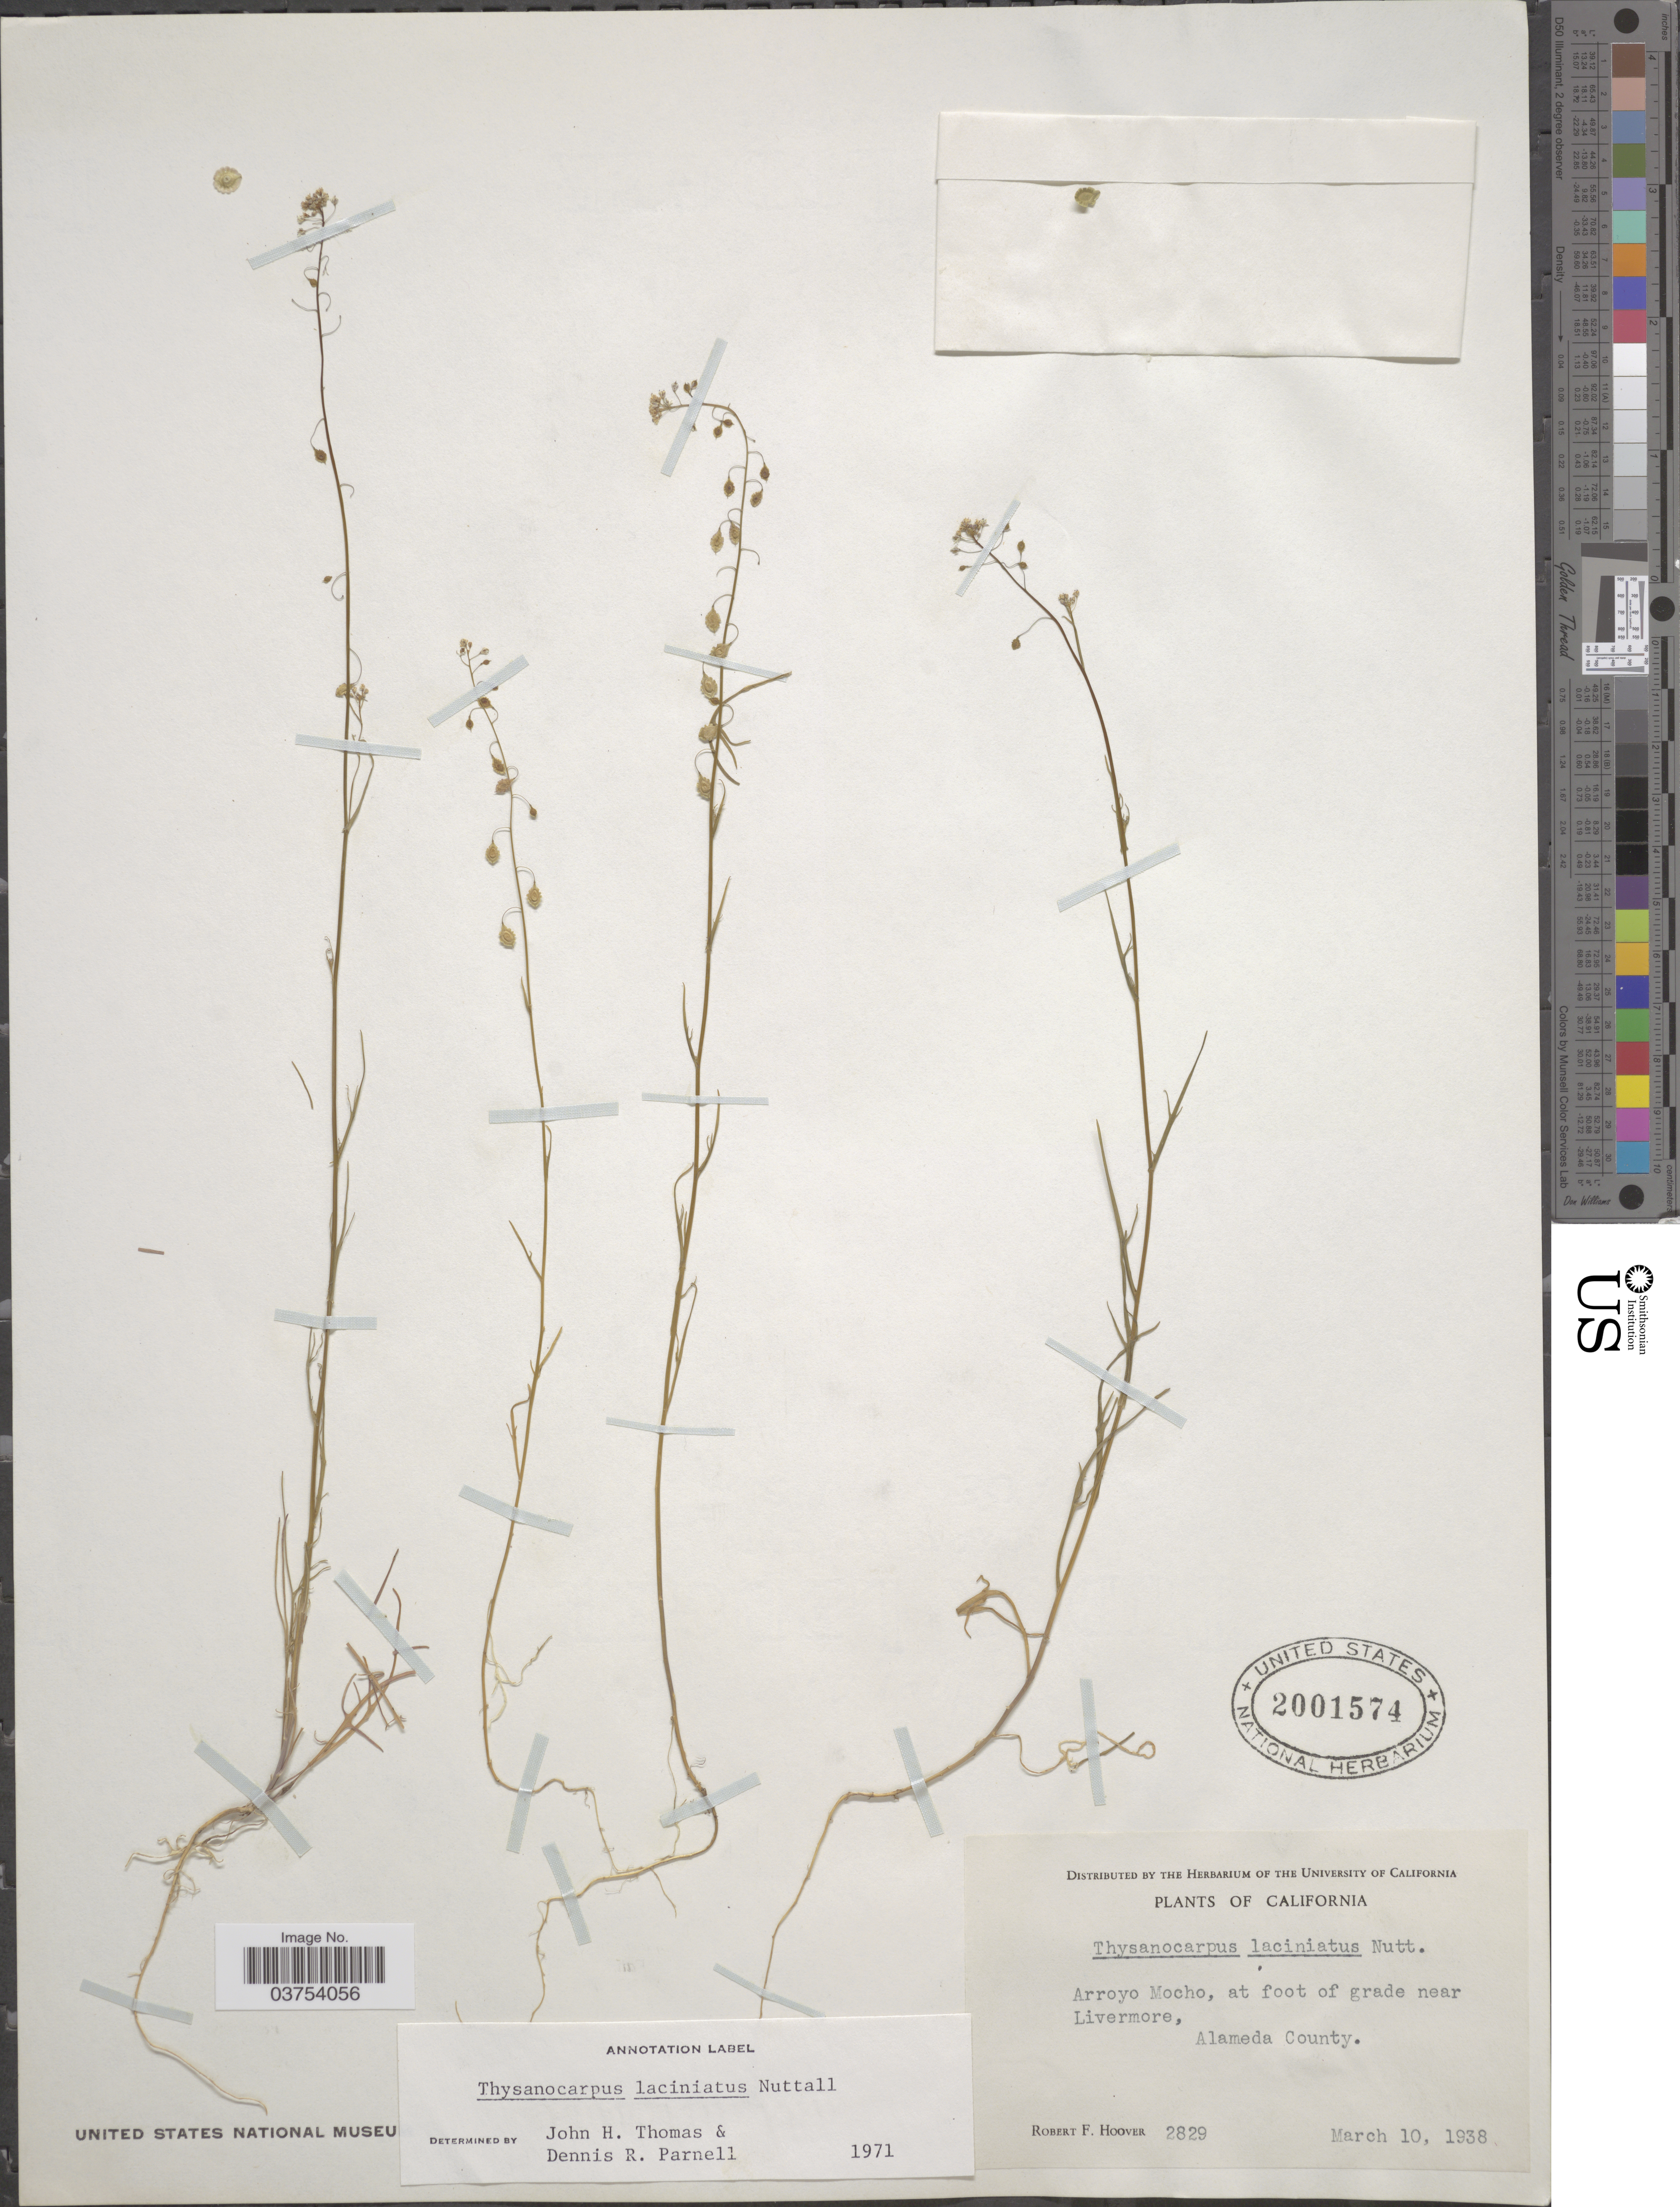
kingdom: Plantae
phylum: Tracheophyta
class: Magnoliopsida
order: Brassicales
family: Brassicaceae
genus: Thysanocarpus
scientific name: Thysanocarpus laciniatus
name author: Nutt. in Torr. & A. Gray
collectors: R. F. Hoover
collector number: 2829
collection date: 1938-03-10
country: United States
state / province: California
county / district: Alameda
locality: Arroyo Mocho, at foot of grade near Livermore, Alameda County.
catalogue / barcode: US 2001574